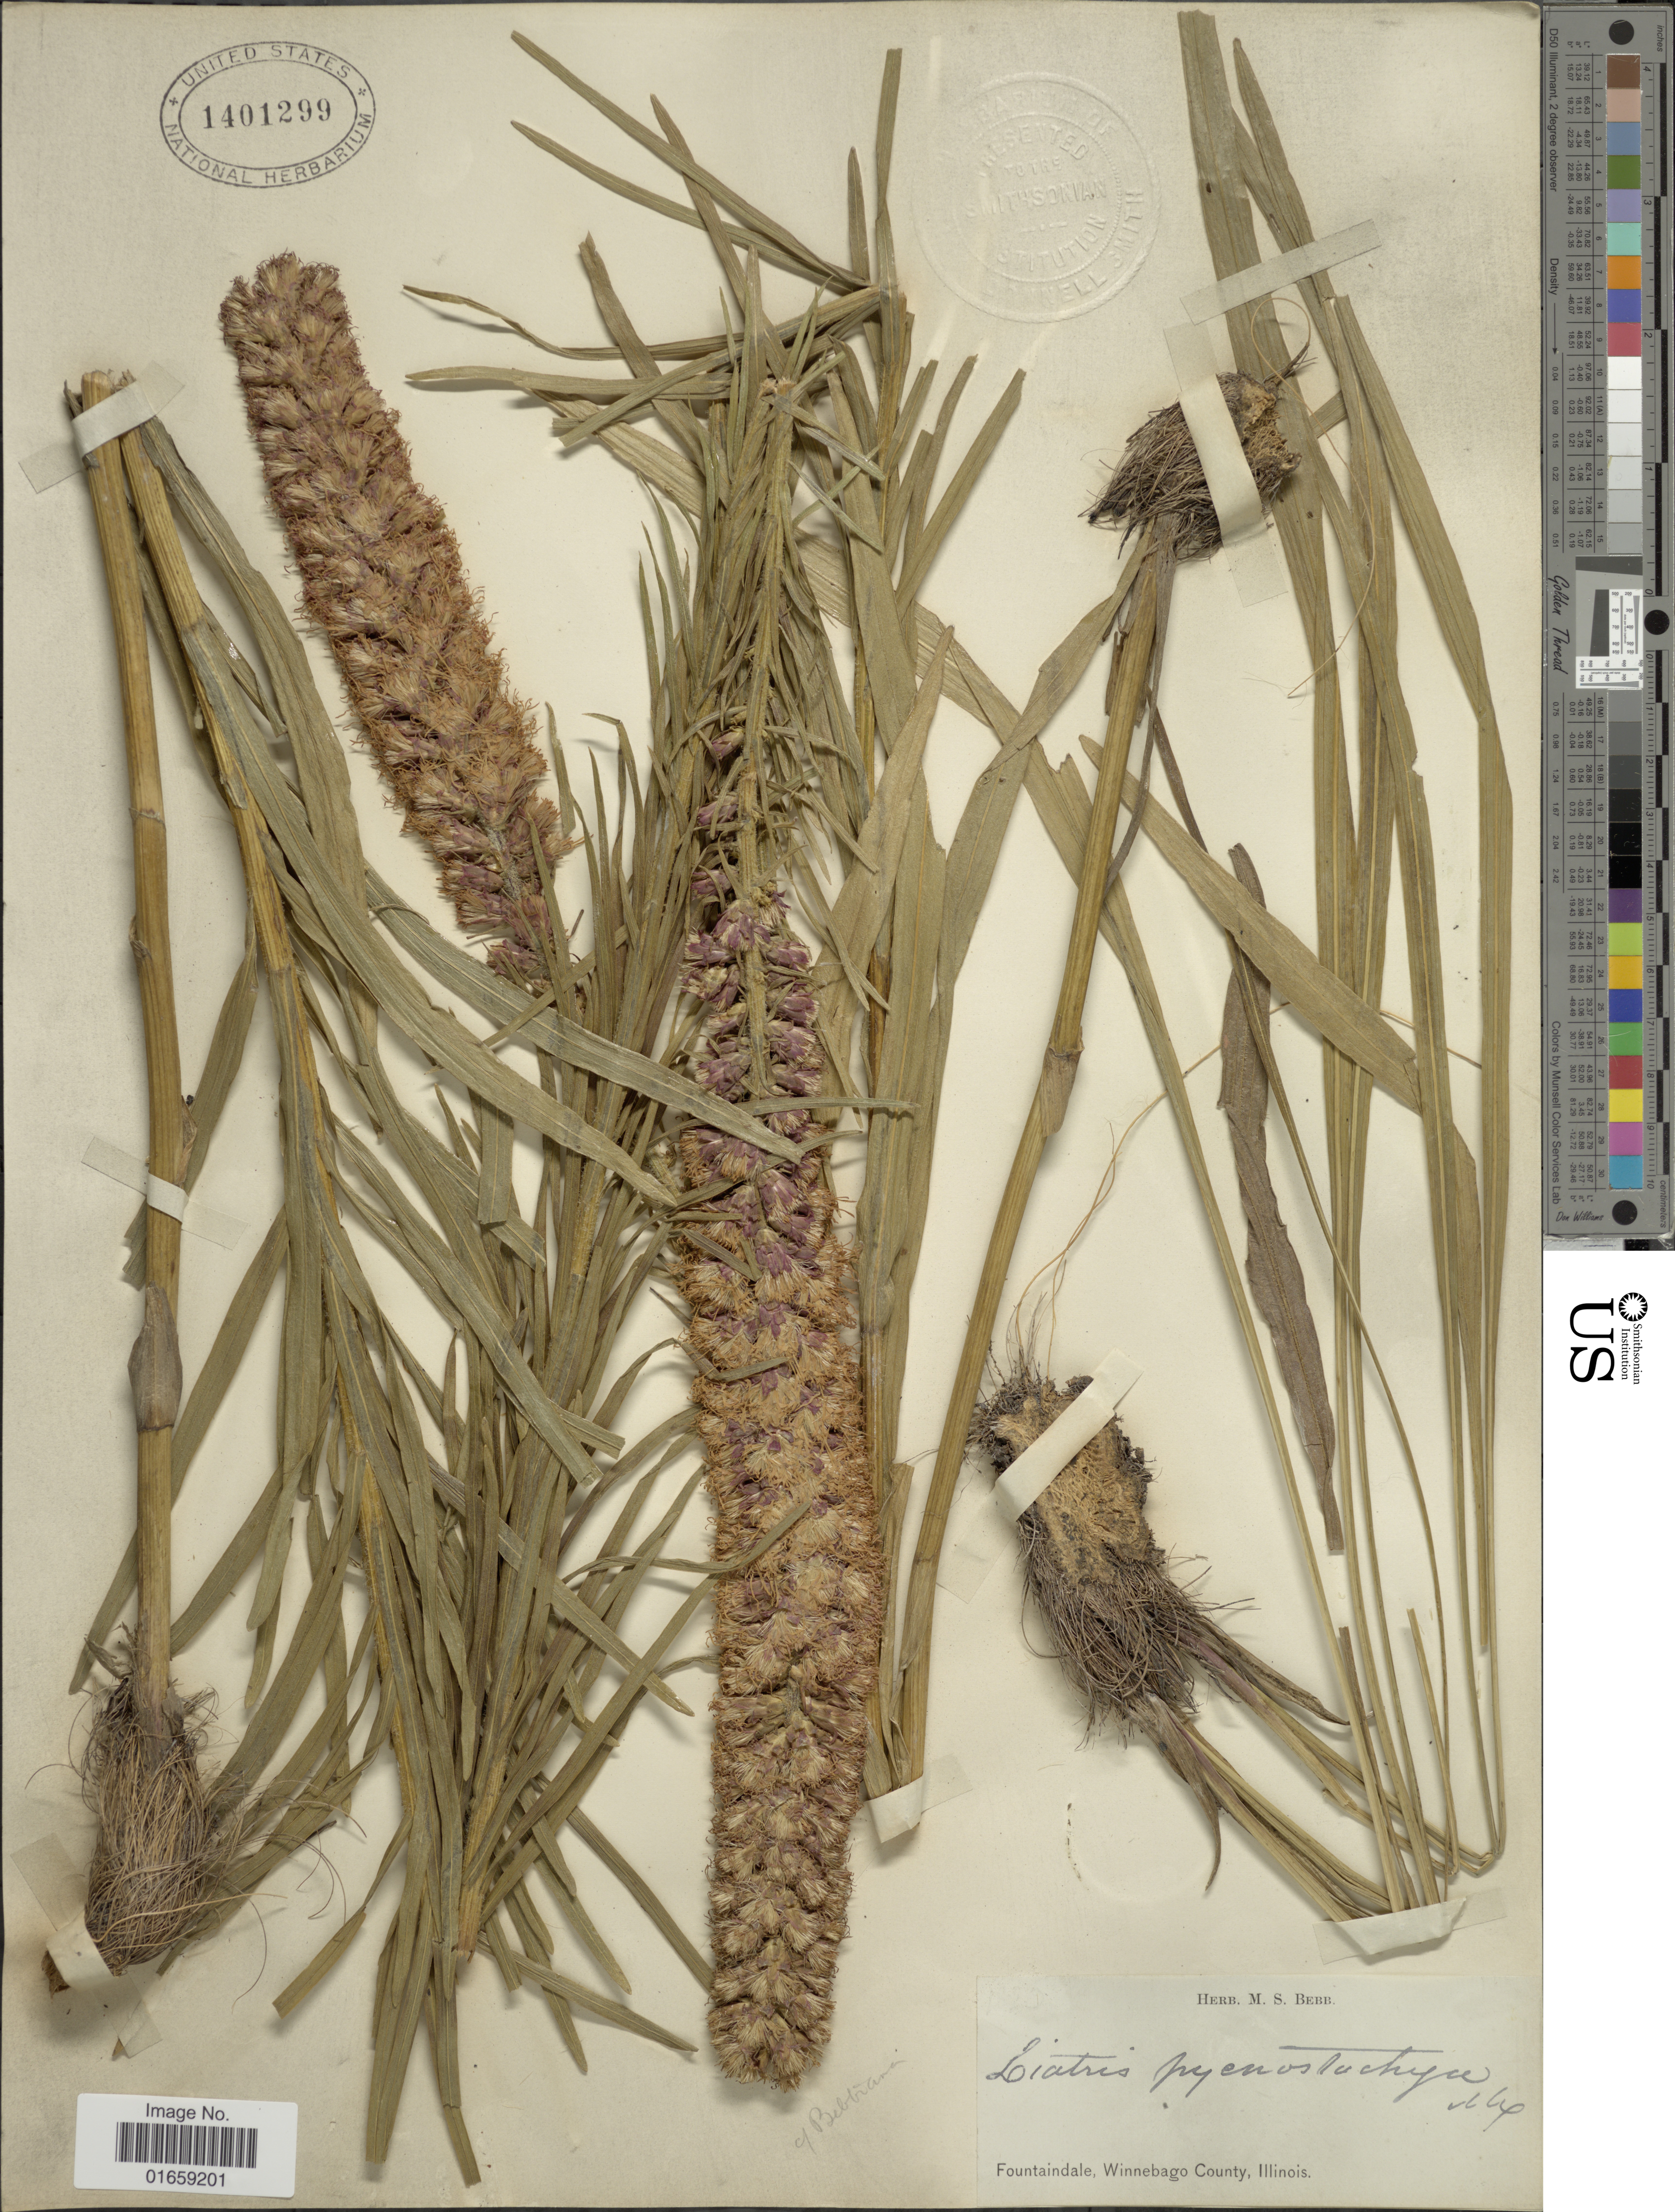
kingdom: Plantae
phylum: Tracheophyta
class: Magnoliopsida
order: Asterales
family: Asteraceae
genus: Liatris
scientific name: Liatris pycnostachya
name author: Michx.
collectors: ex Herb. M. S. Bebb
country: United States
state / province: Illinois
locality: Fountaindale, Winnebago County, Illinois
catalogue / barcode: US 1401299